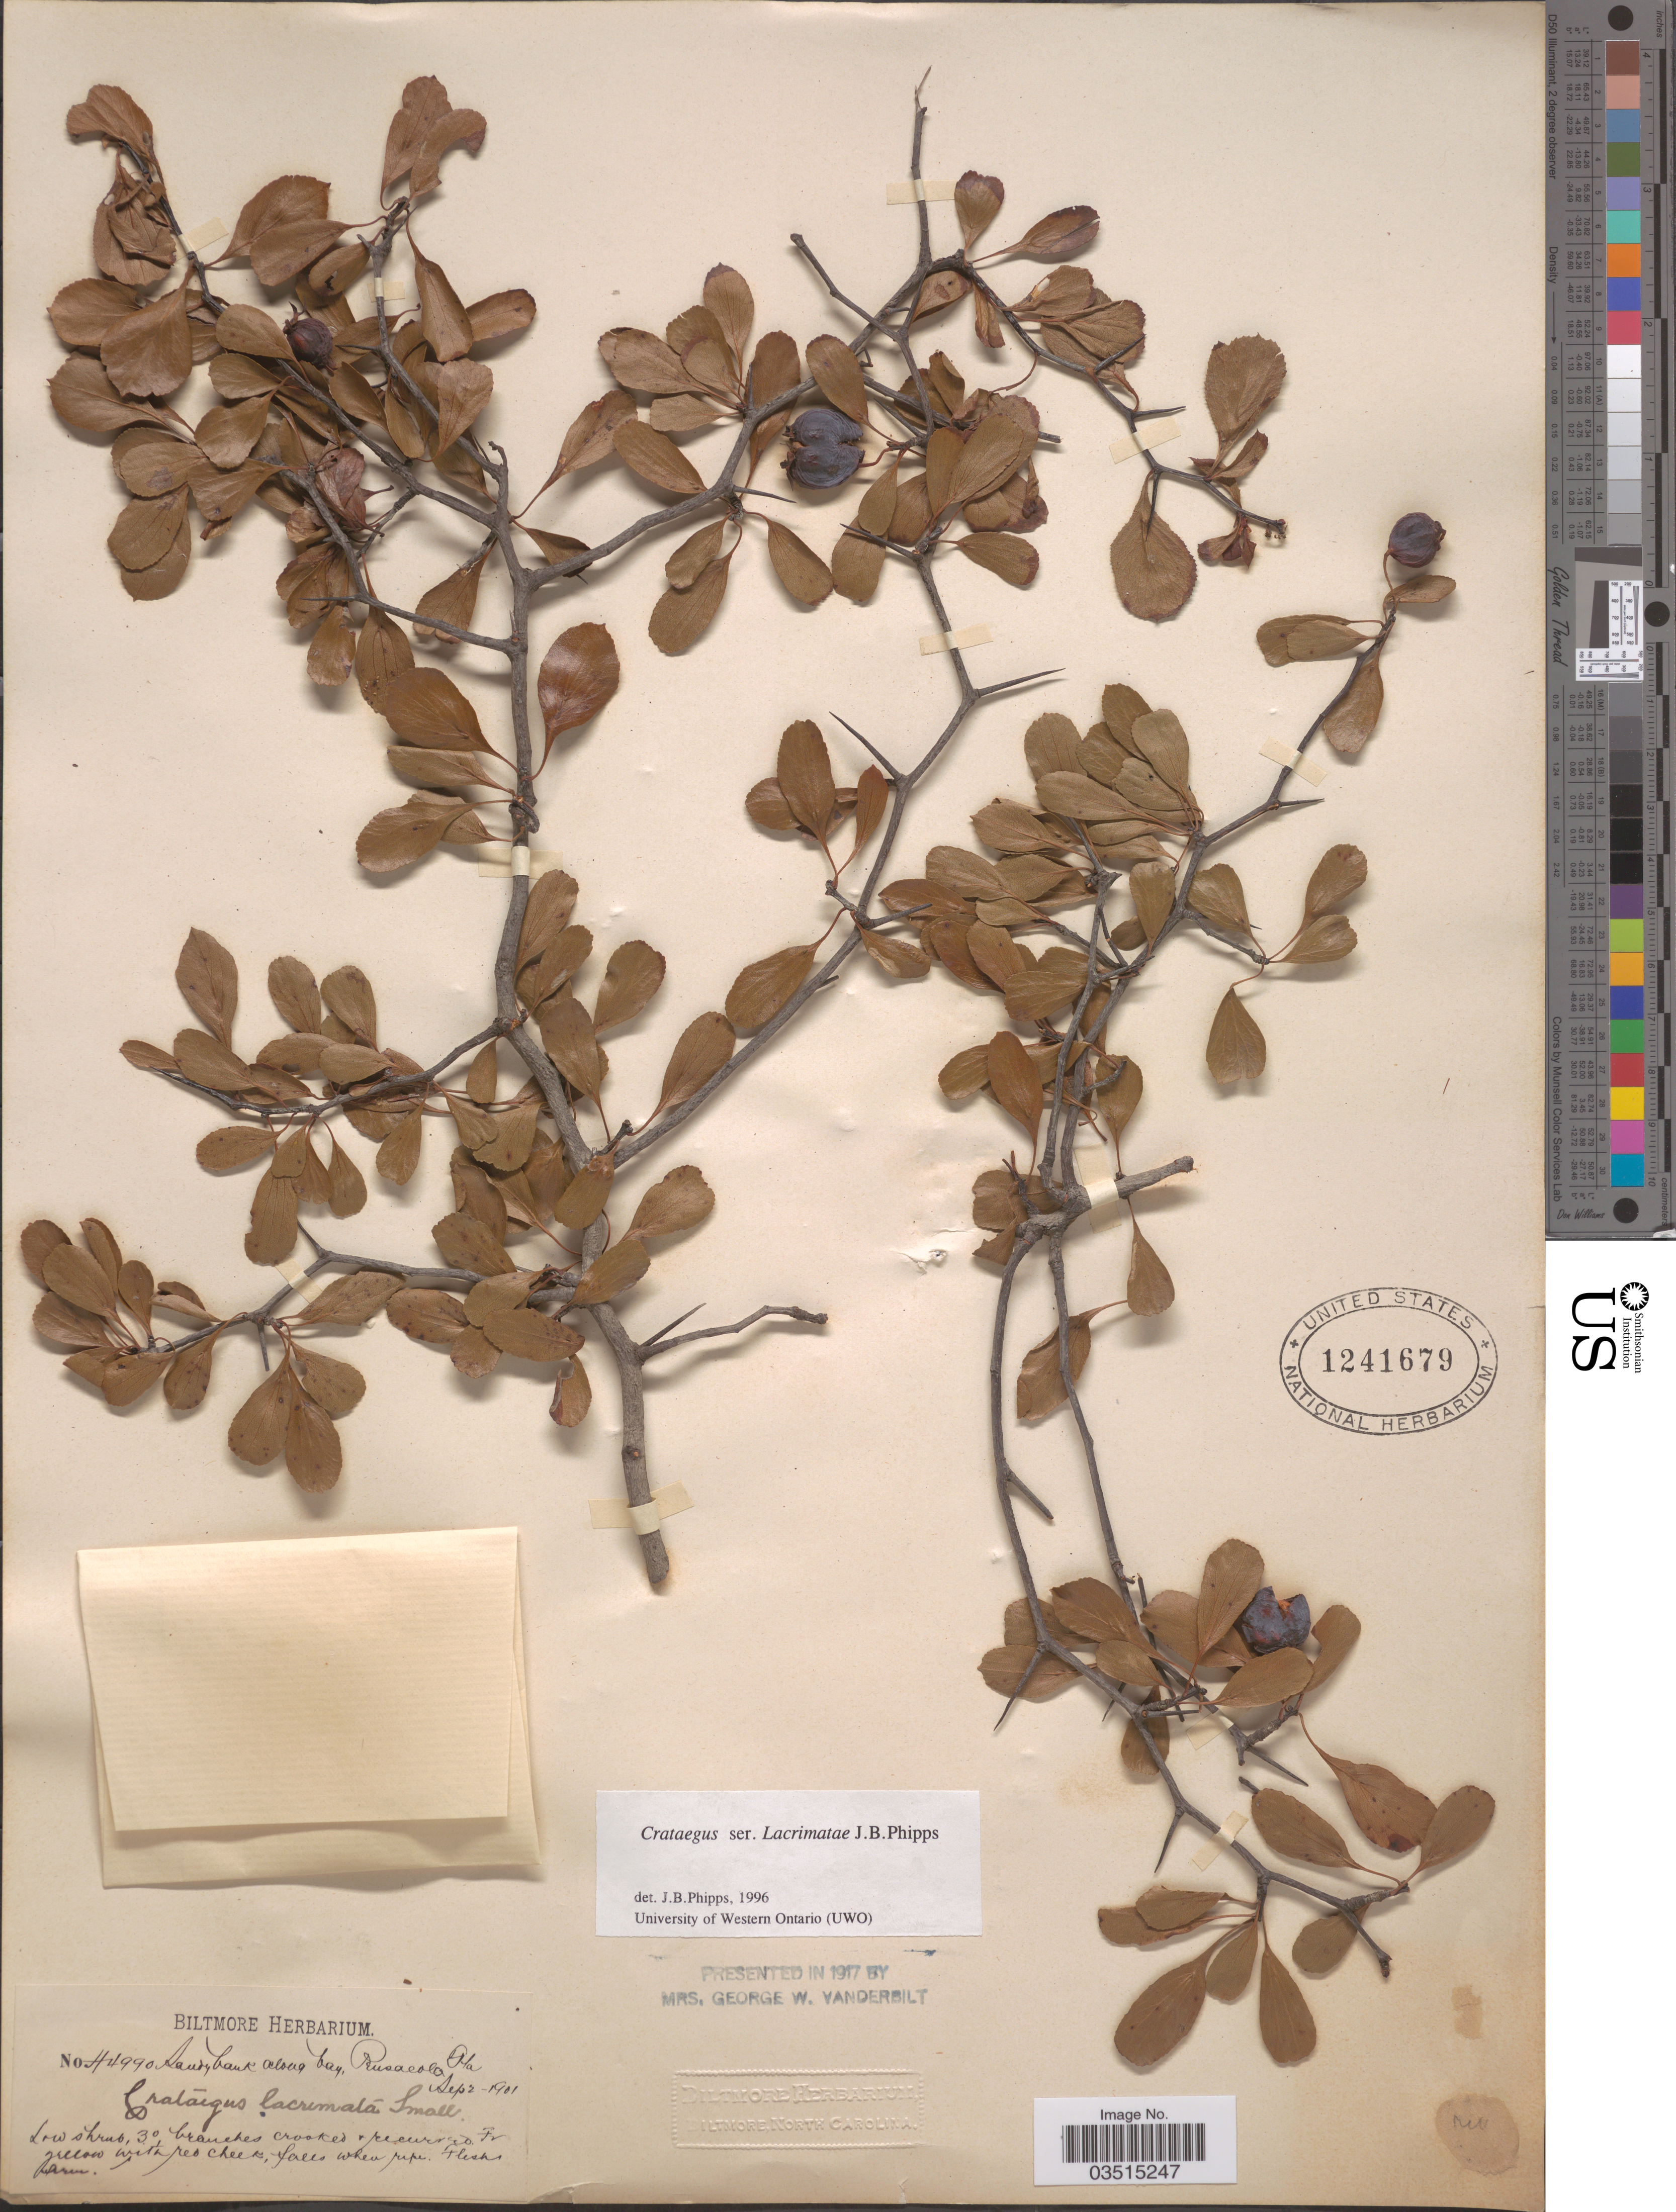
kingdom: Plantae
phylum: Tracheophyta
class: Magnoliopsida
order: Rosales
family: Rosaceae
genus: Crataegus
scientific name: Crataegus lacrimata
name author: Small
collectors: ex herb. Biltmore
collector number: H4990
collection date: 1901-09-02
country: United States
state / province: Florida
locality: Sandy bank along bay, Pensacola.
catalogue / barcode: US 1241679